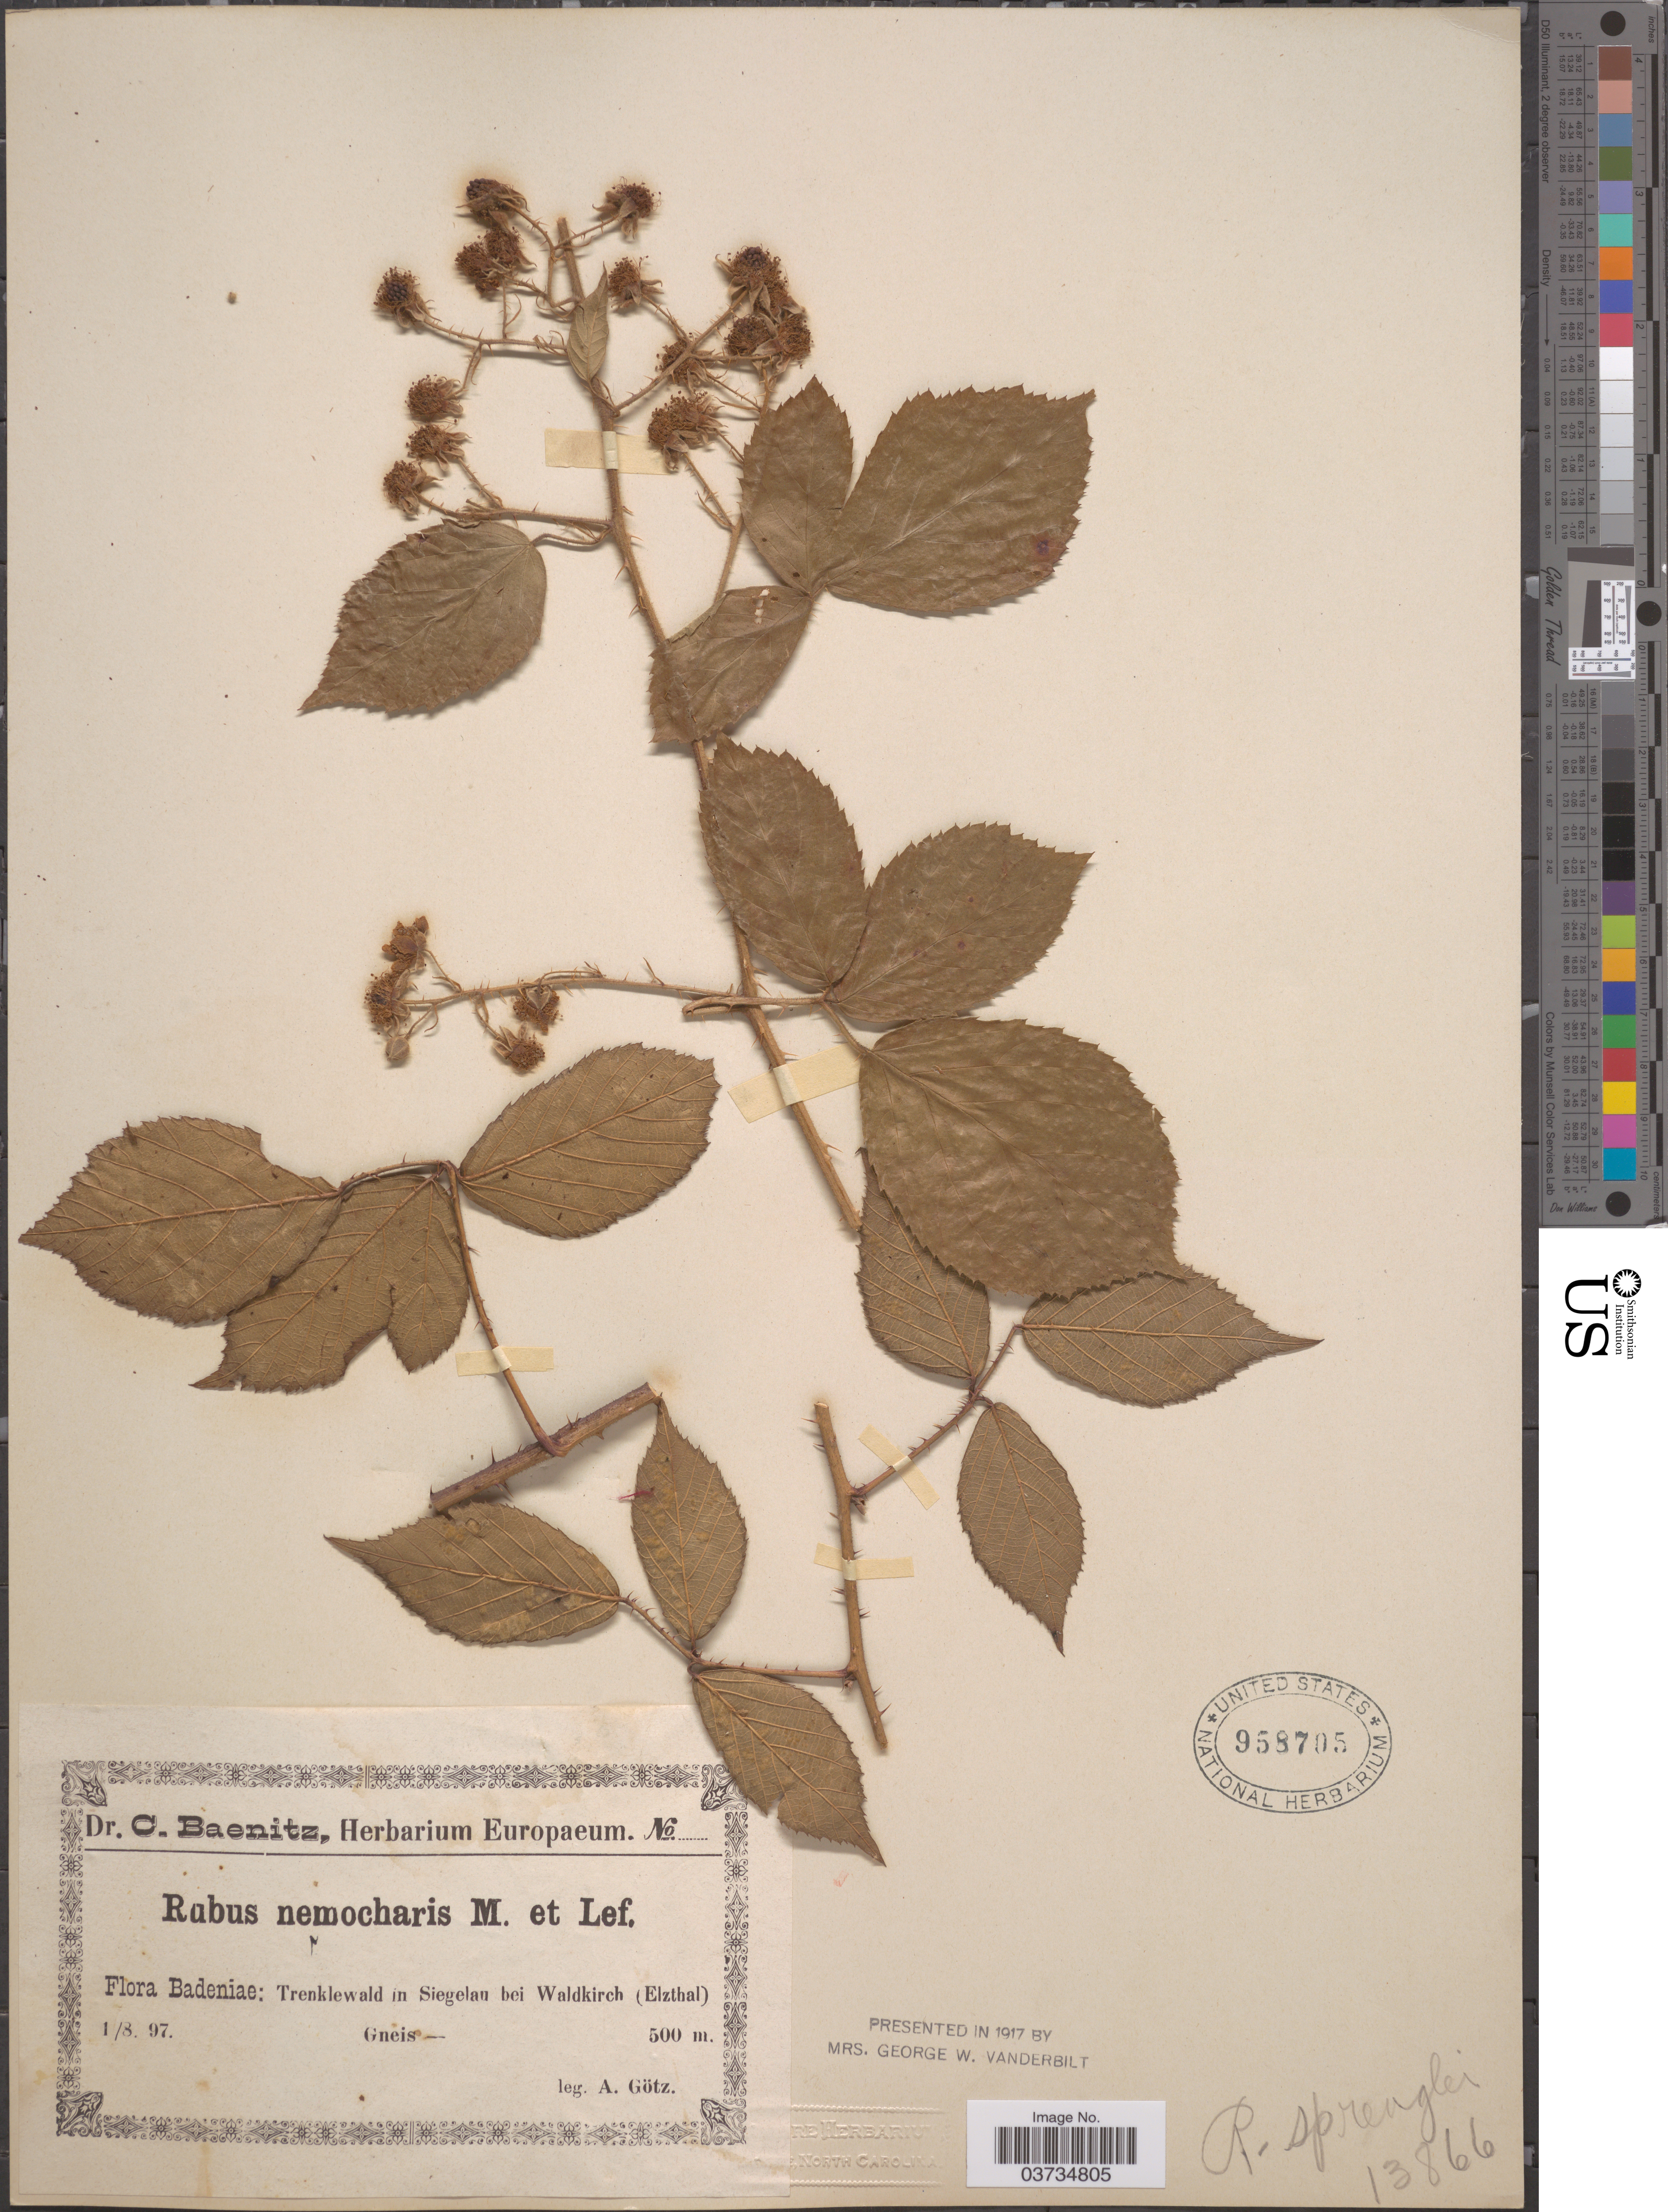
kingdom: Plantae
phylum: Tracheophyta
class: Magnoliopsida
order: Rosales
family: Rosaceae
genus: Rubus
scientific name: Rubus nemocharis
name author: P.J. Müll. & Lefèvre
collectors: A. Götz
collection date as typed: Transcribed d/m/y: 1/8/97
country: Germany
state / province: Baden-Württemberg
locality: Badeniae: Trenklewald in Siegelau bei Waldkirch (Elzthal).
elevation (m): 500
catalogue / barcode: US 958705